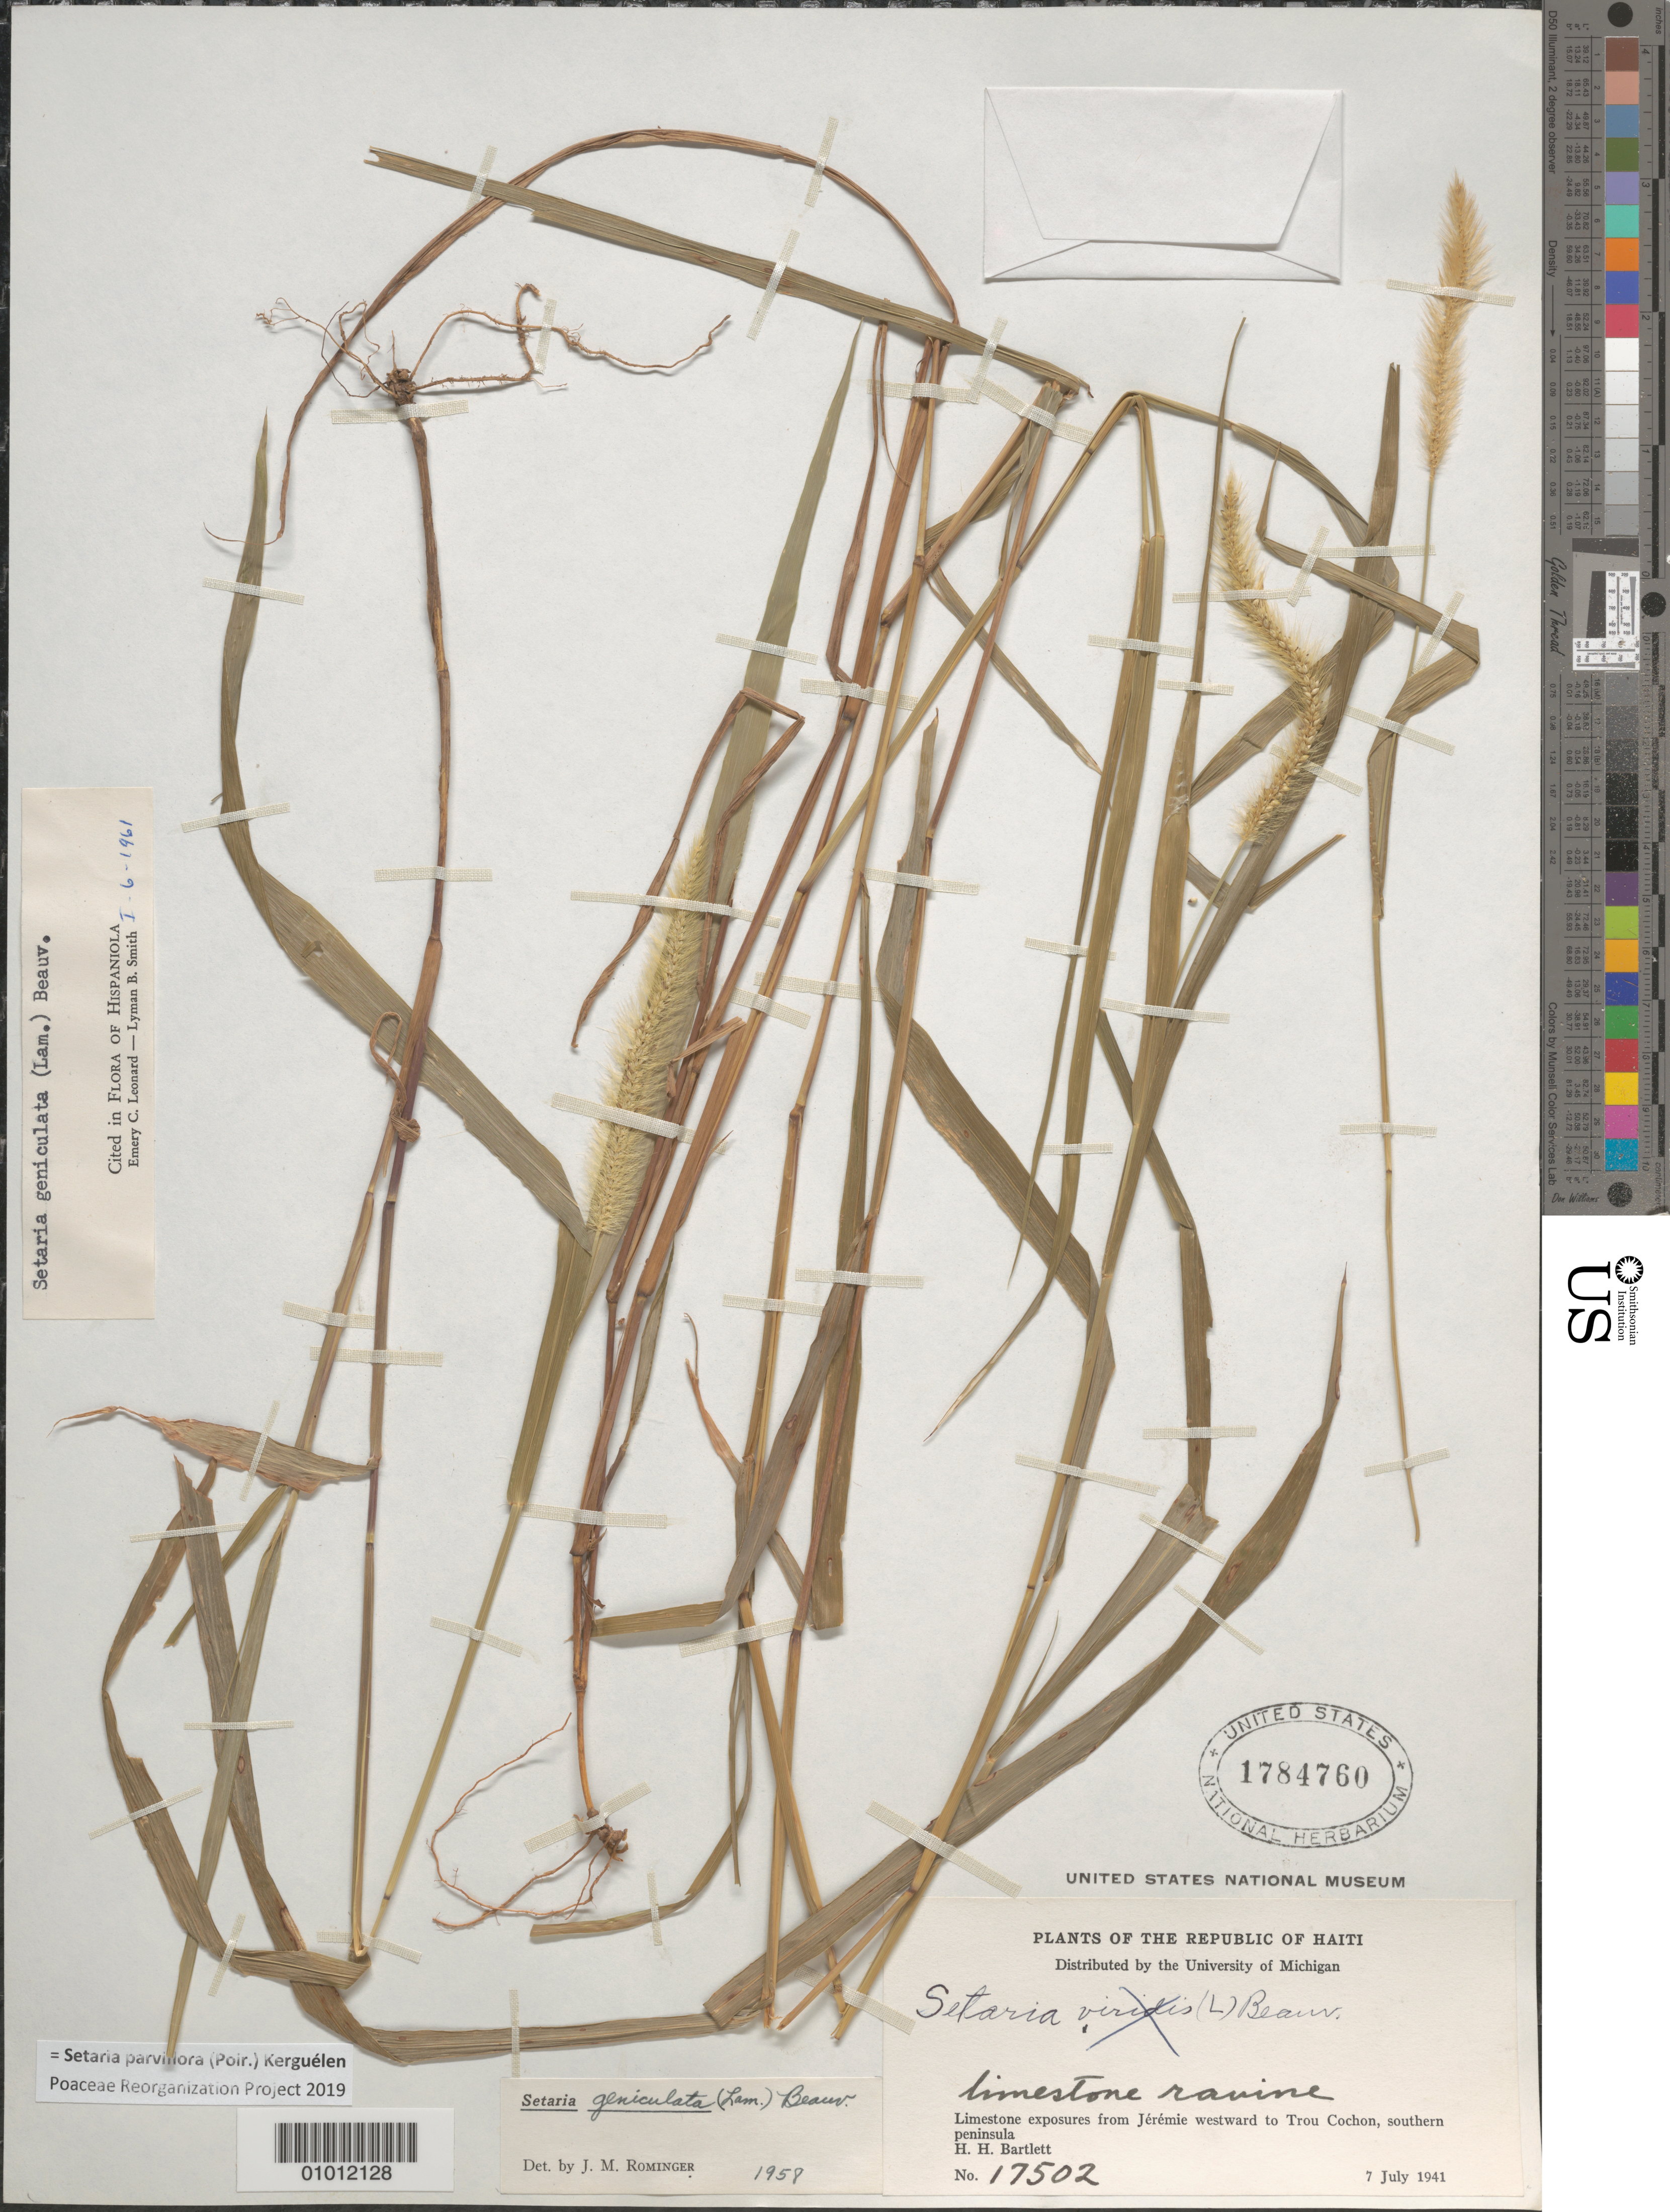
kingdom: Plantae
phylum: Tracheophyta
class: Liliopsida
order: Poales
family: Poaceae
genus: Setaria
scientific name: Setaria parviflora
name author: (Poir.) Kerguélen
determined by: Poaceae Reorganization Project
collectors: H. H. Bartlett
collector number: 17502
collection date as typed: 07 Jul 1941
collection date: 1941-07-07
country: Haiti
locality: From Jeremie westward to Trou Cochon, southern peninsula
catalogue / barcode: US 1784760